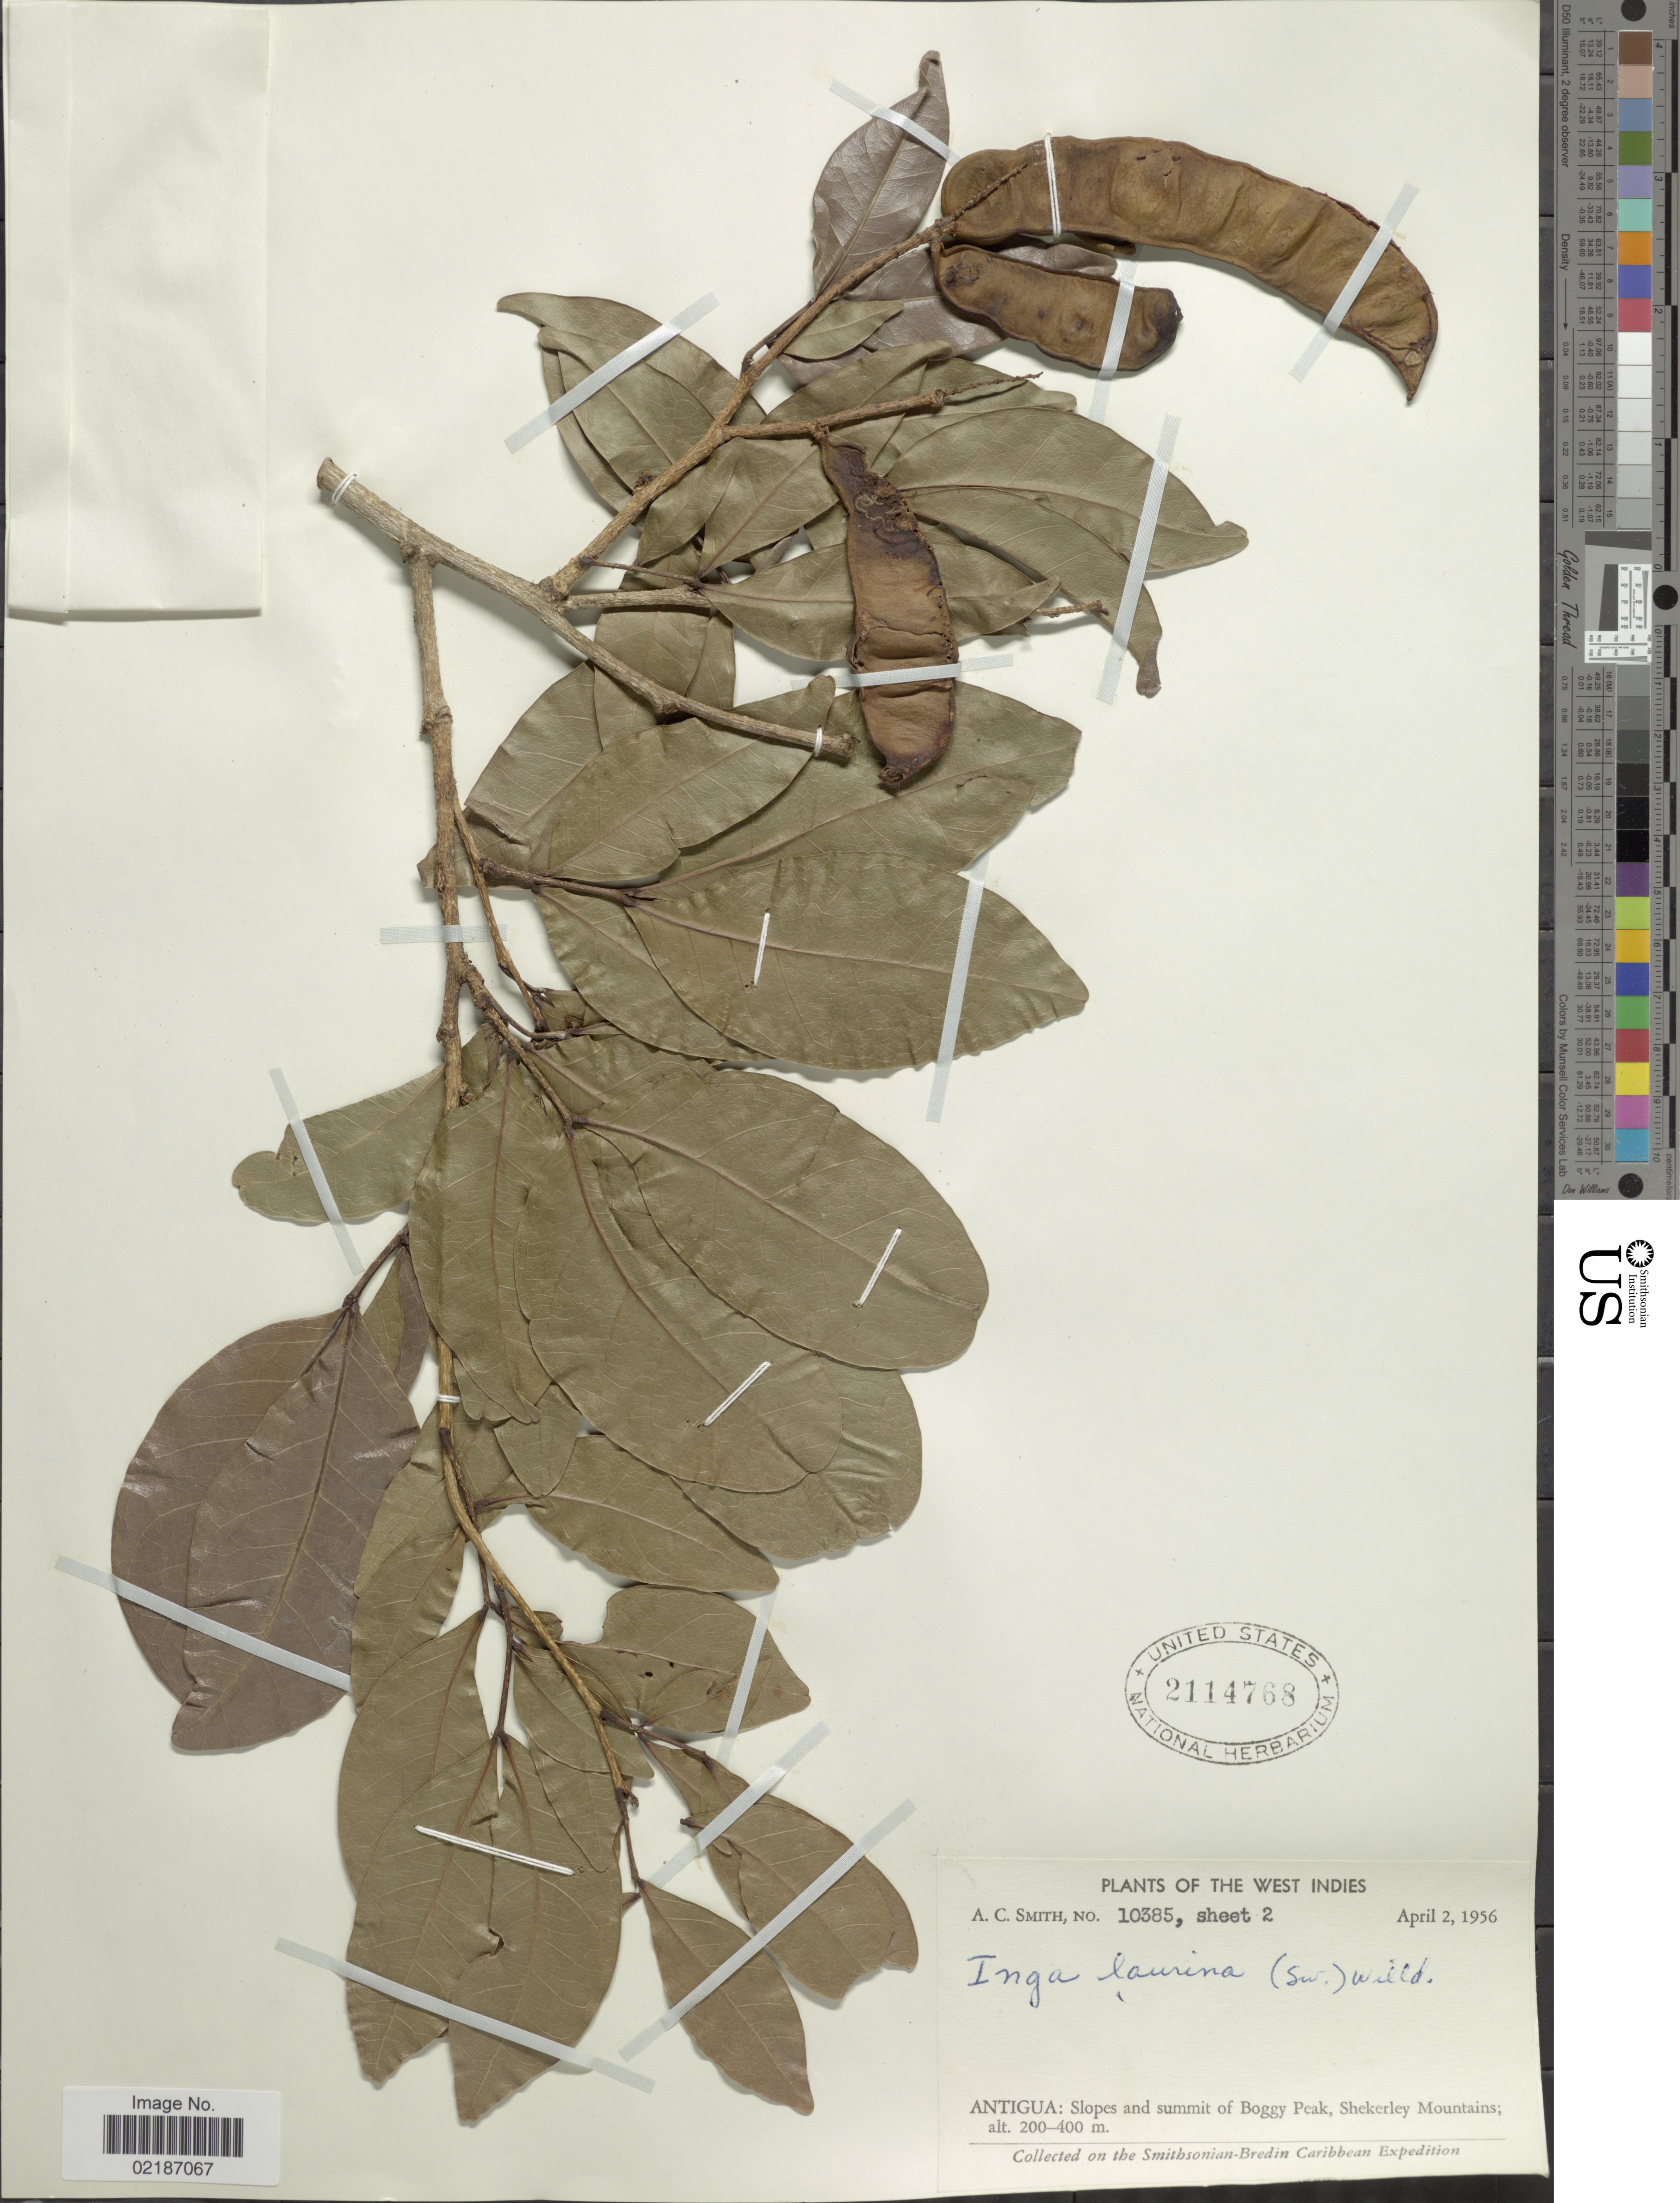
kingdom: Plantae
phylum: Tracheophyta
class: Magnoliopsida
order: Fabales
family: Fabaceae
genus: Inga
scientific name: Inga laurina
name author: (Sw.) Willd.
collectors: A. C. Smith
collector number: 10385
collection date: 1956-04-02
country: Antigua and Barbuda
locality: West Indies, Antigua: slopes and summit of Boggy Peak, Shekerley Mountains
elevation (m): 200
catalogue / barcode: US 2114768